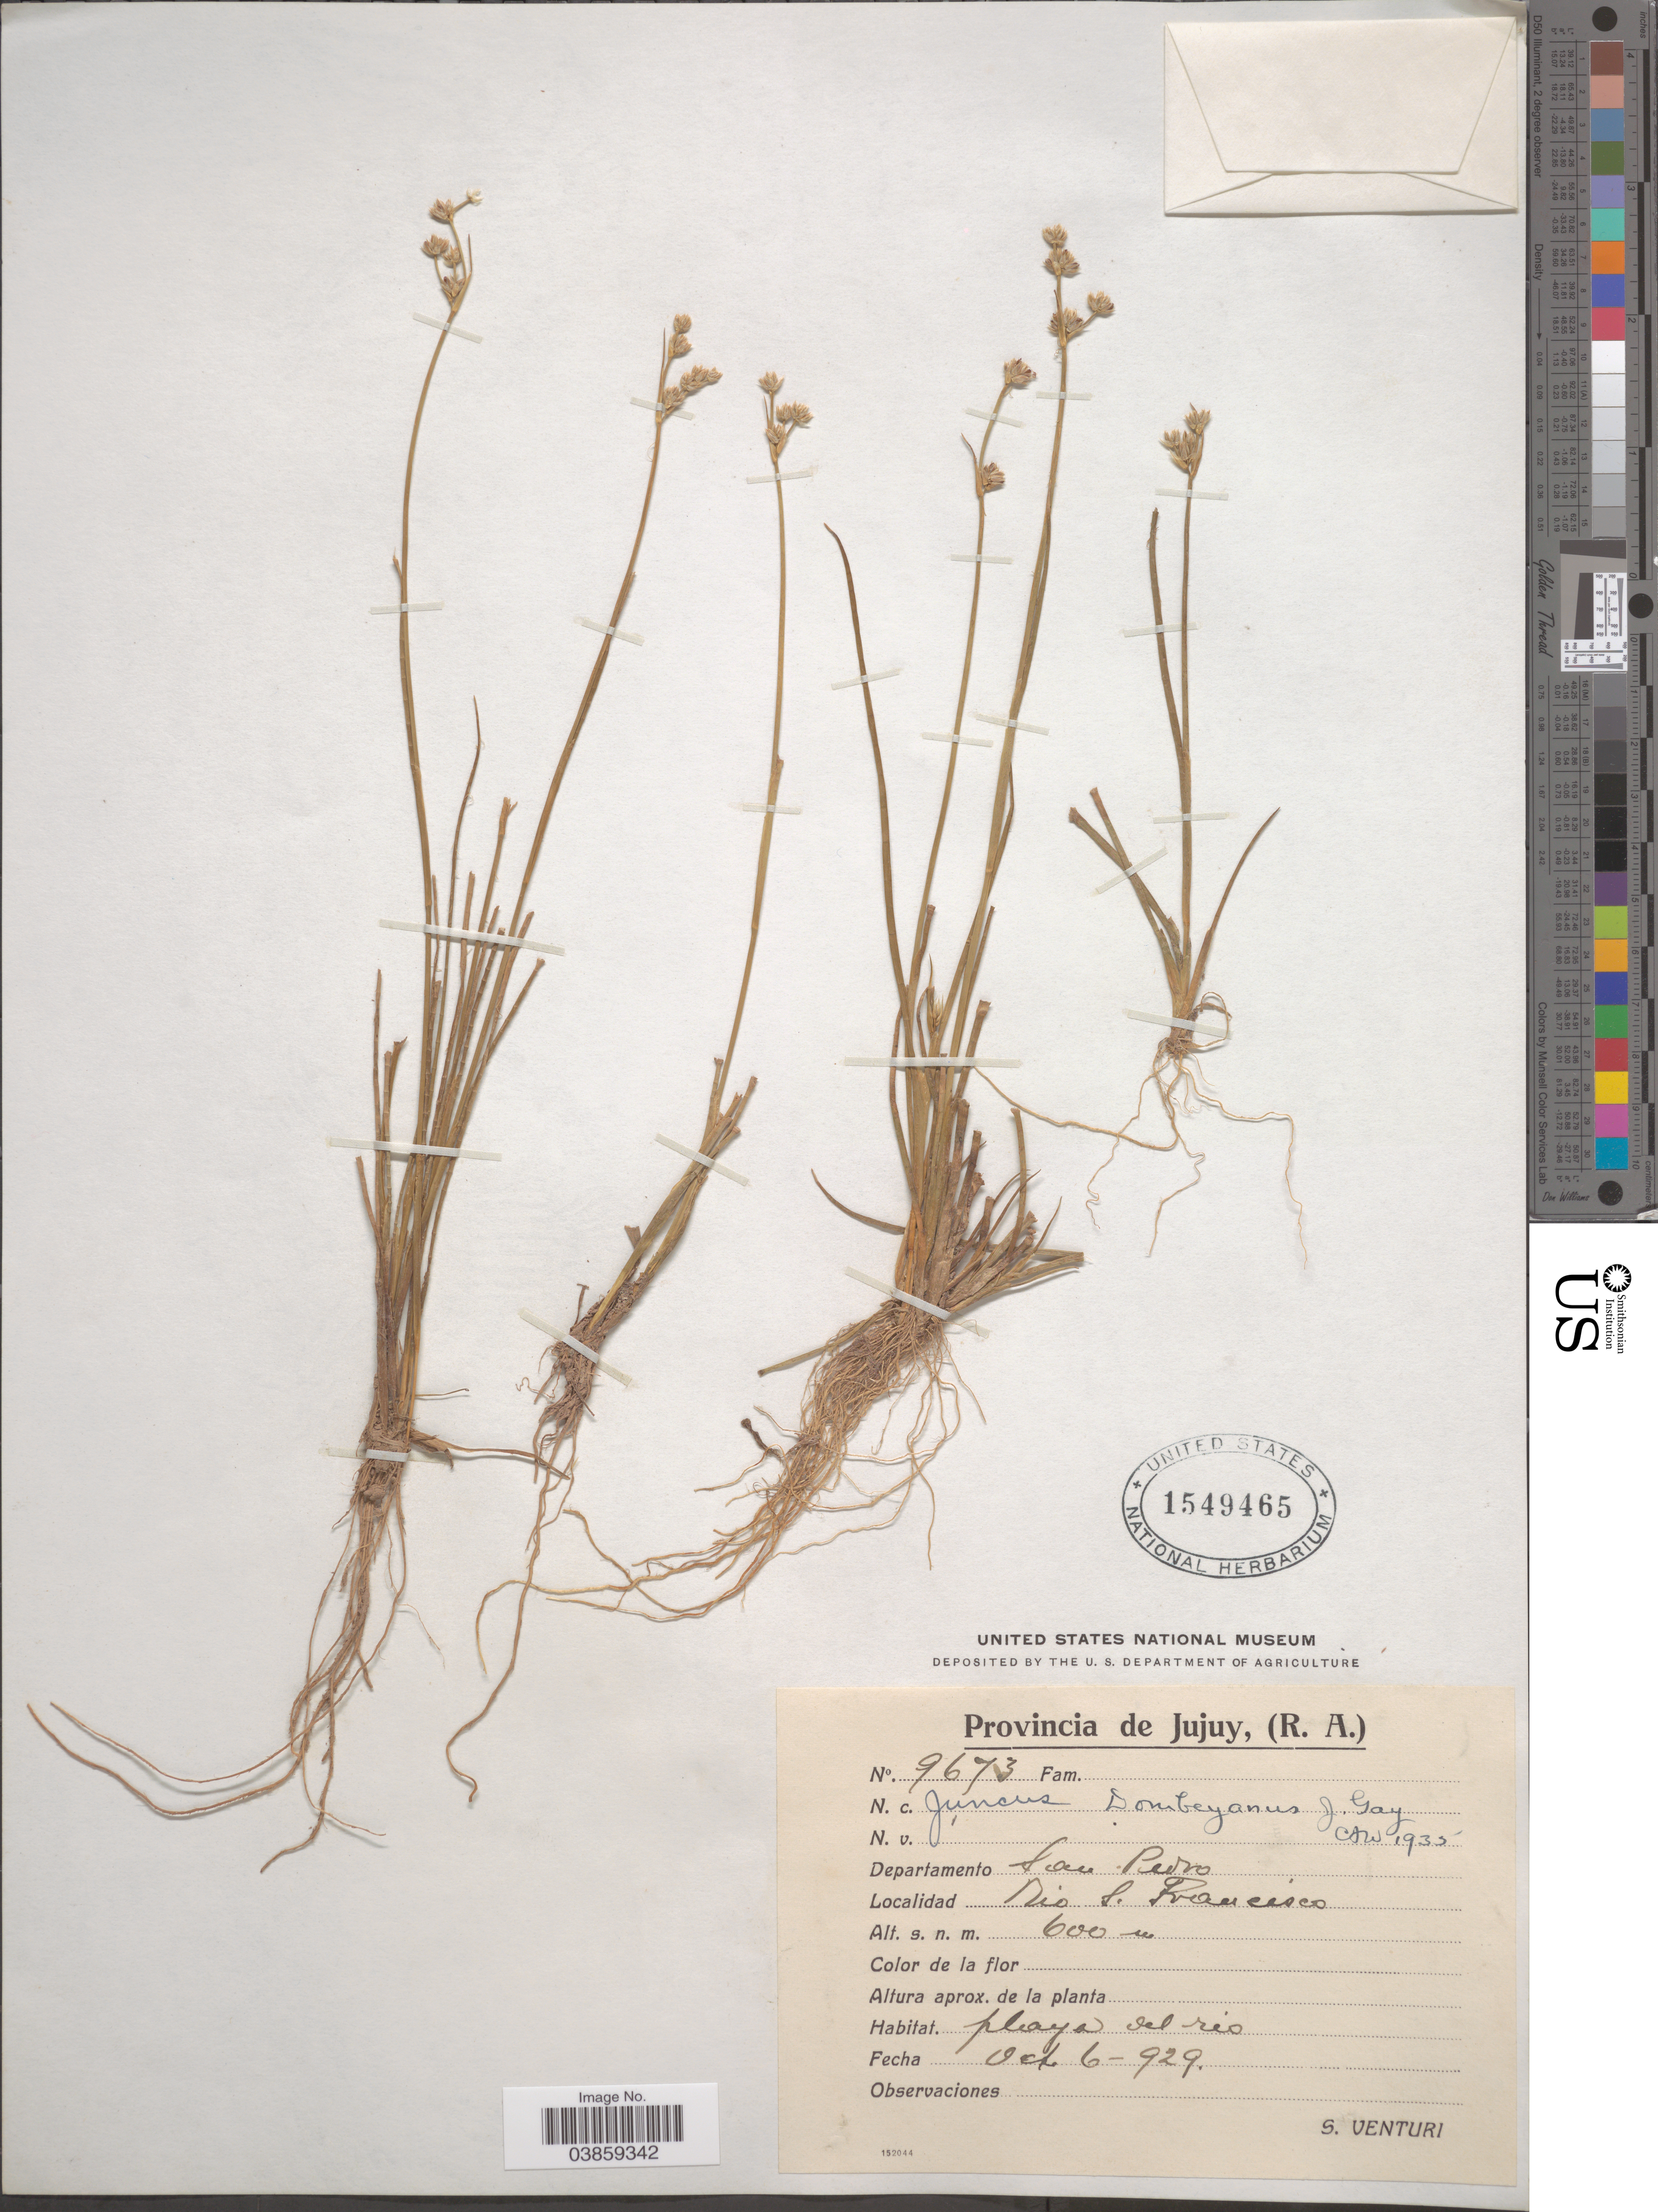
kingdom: Plantae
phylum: Tracheophyta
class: Liliopsida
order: Poales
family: Juncaceae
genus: Juncus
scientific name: Juncus dombeyanus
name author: J. Gay ex Laharpe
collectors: S. Venturi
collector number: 9673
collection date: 1929-10-06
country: Argentina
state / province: Jujuy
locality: Departamento San Pedro. Rio S. Francisco.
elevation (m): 600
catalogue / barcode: US 1549465